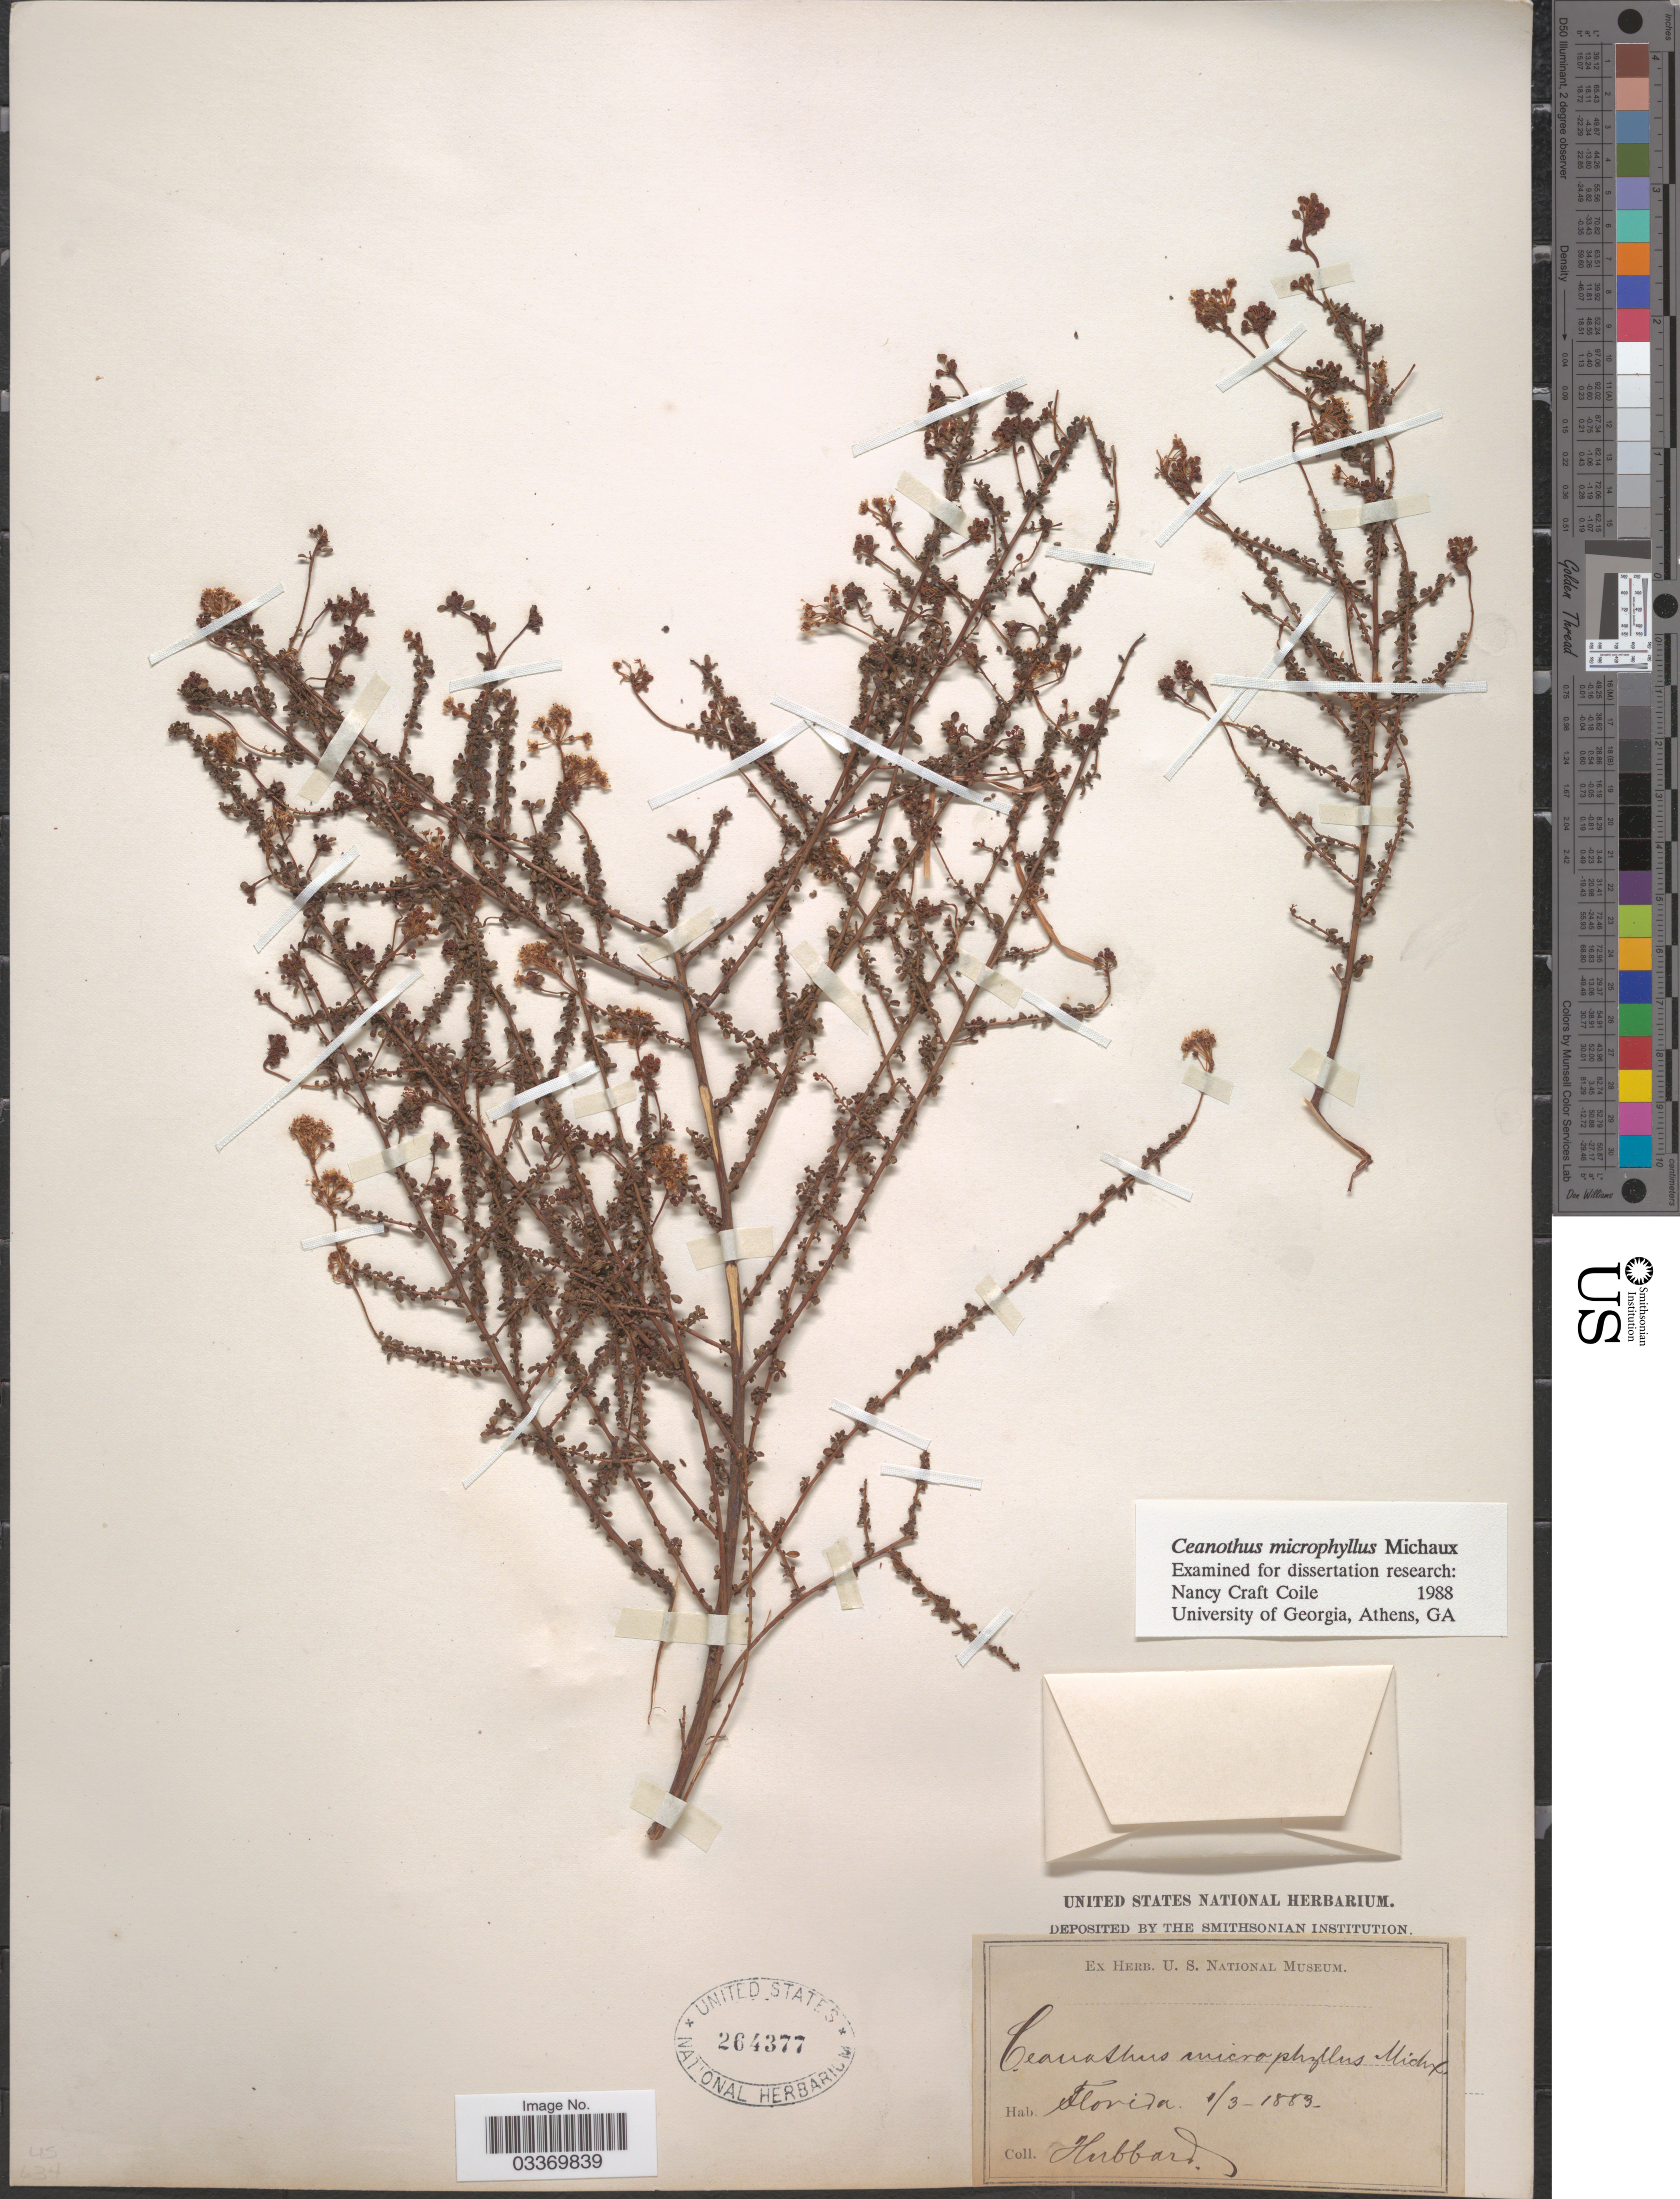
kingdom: Plantae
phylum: Tracheophyta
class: Magnoliopsida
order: Rosales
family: Rhamnaceae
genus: Ceanothus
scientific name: Ceanothus microphyllus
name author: Michx.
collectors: Hubbard, --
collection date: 1883-01-03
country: United States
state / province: Florida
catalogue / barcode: US 264377